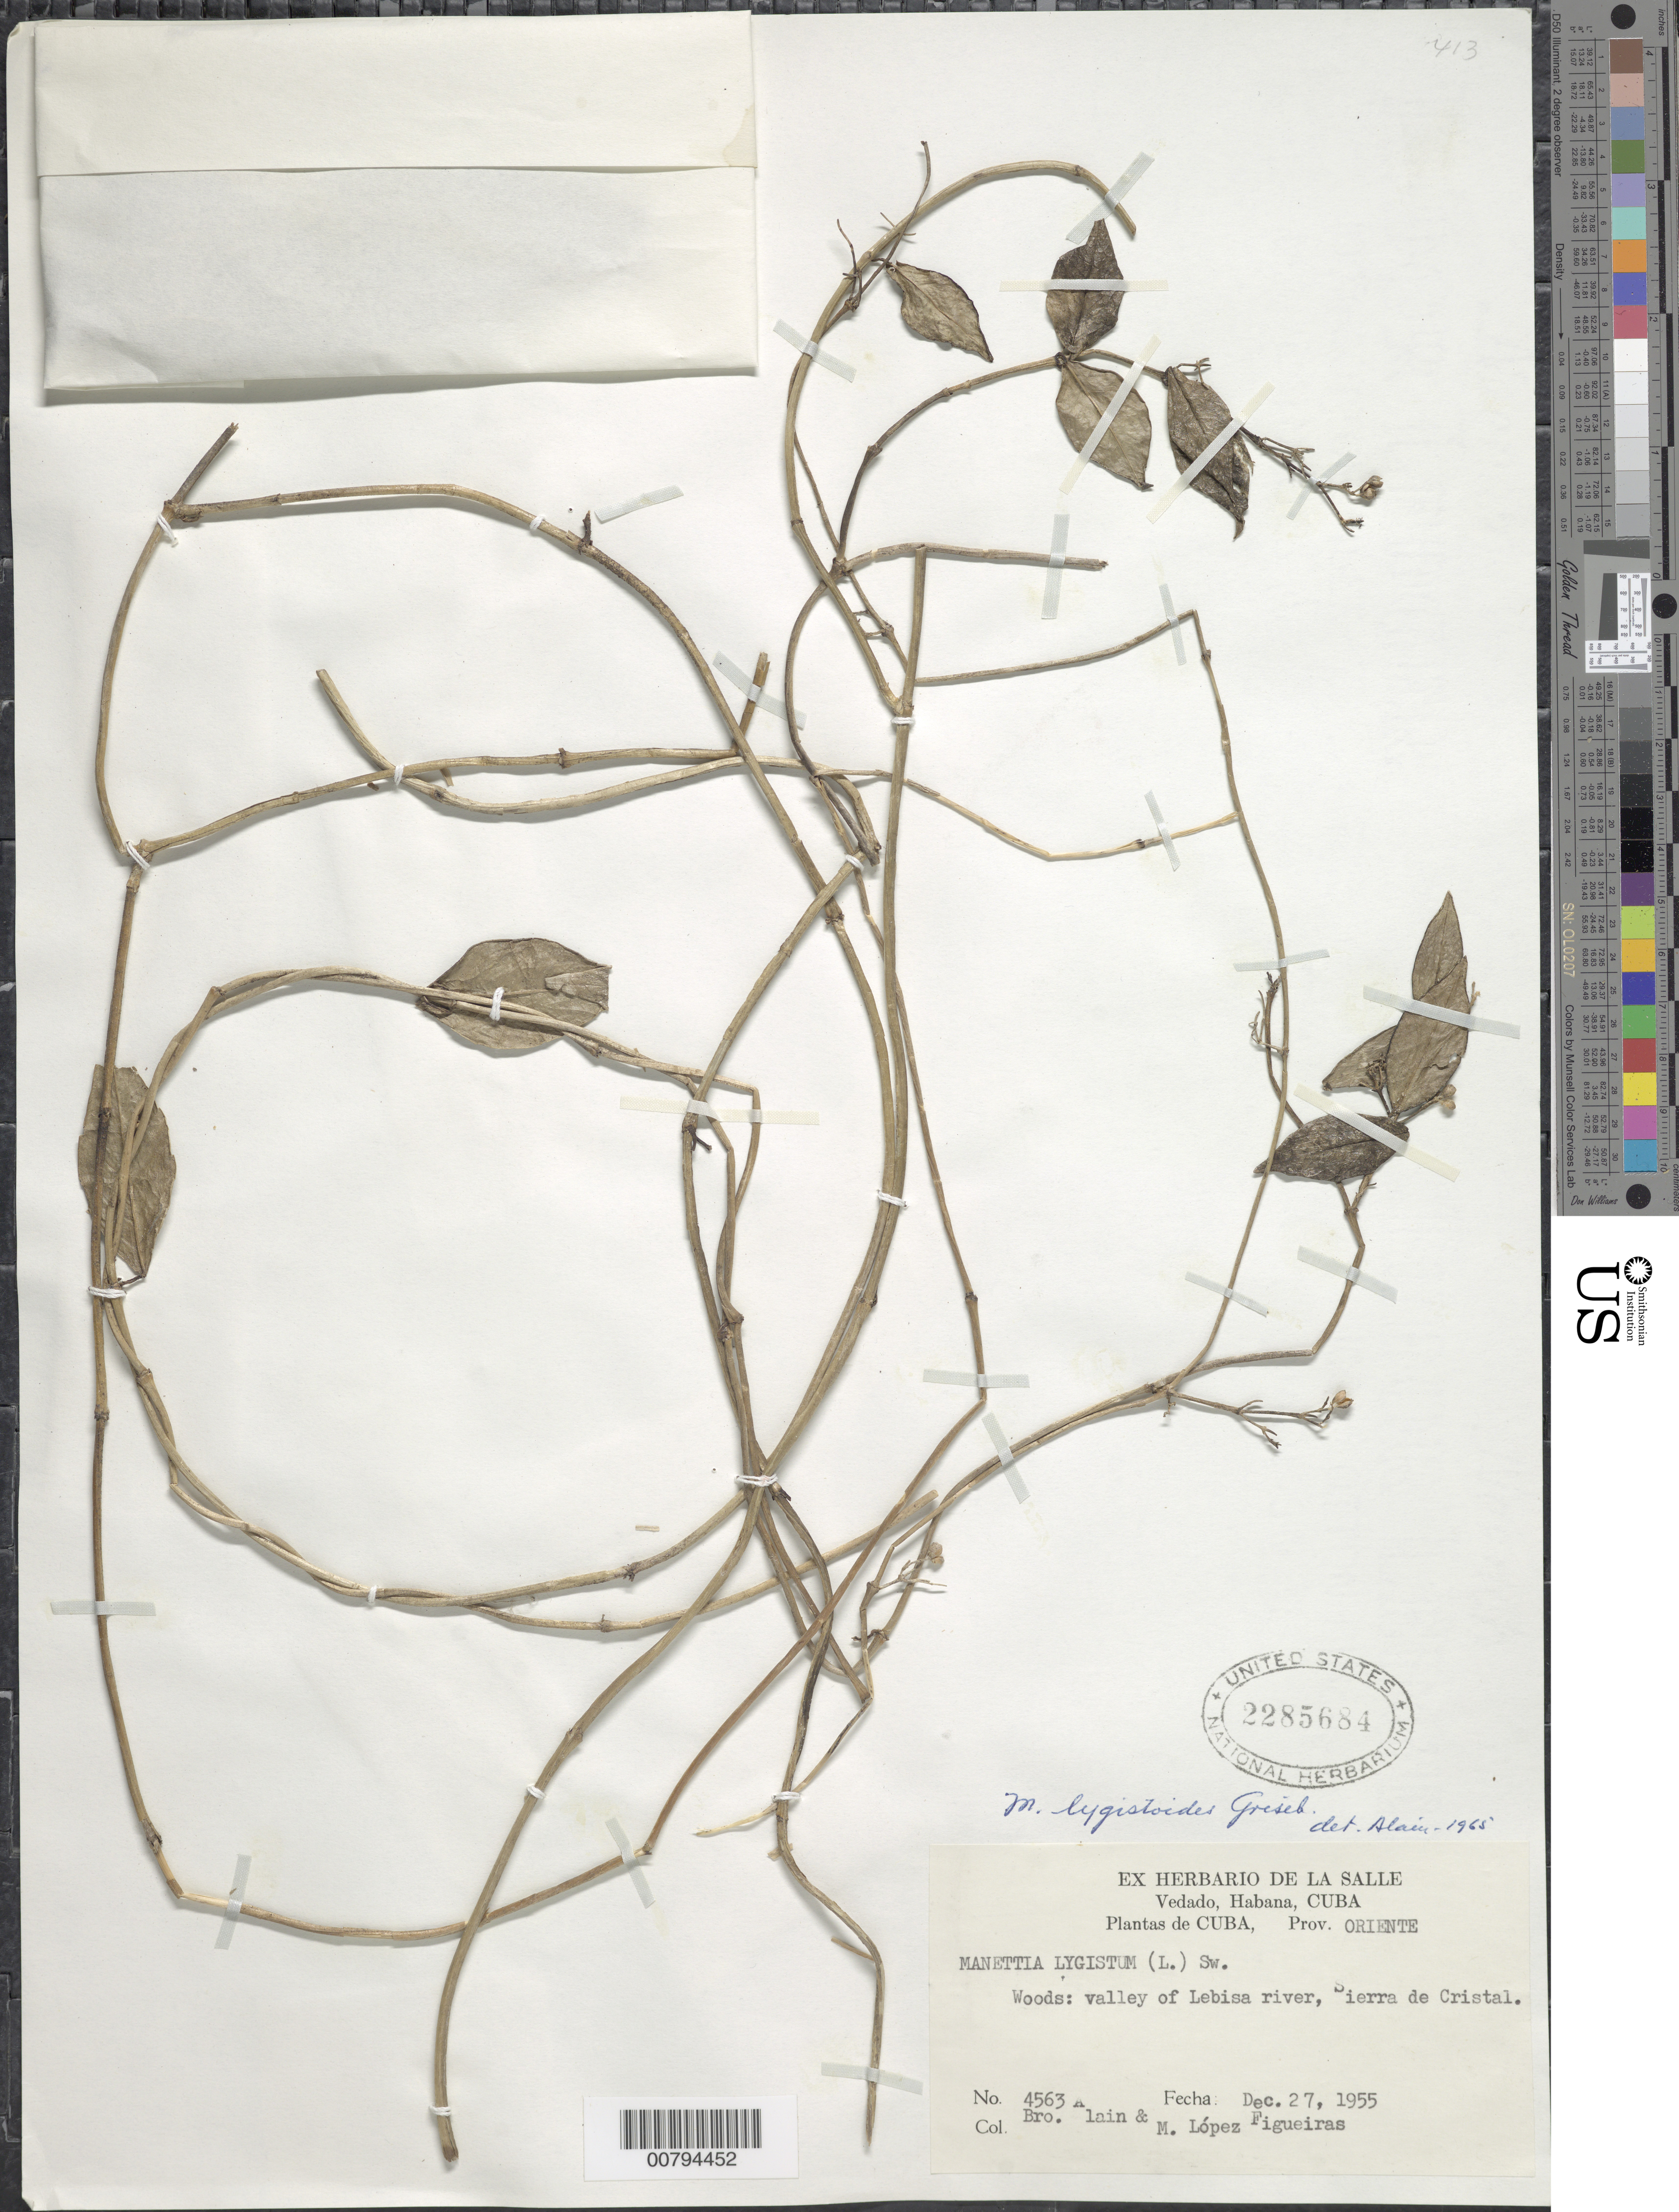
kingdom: Plantae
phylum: Tracheophyta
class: Magnoliopsida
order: Gentianales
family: Rubiaceae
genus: Manettia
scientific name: Manettia lygistum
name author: (L.) Sw.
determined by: Liogier, Alain H.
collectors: A. H. Liogier & M. López Figueiras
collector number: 4563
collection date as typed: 27 Dec 1955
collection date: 1955-12-27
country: Cuba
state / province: Oriente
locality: Valley of Lebisa River, Sierra de Cristal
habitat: Woods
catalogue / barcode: US 1712867